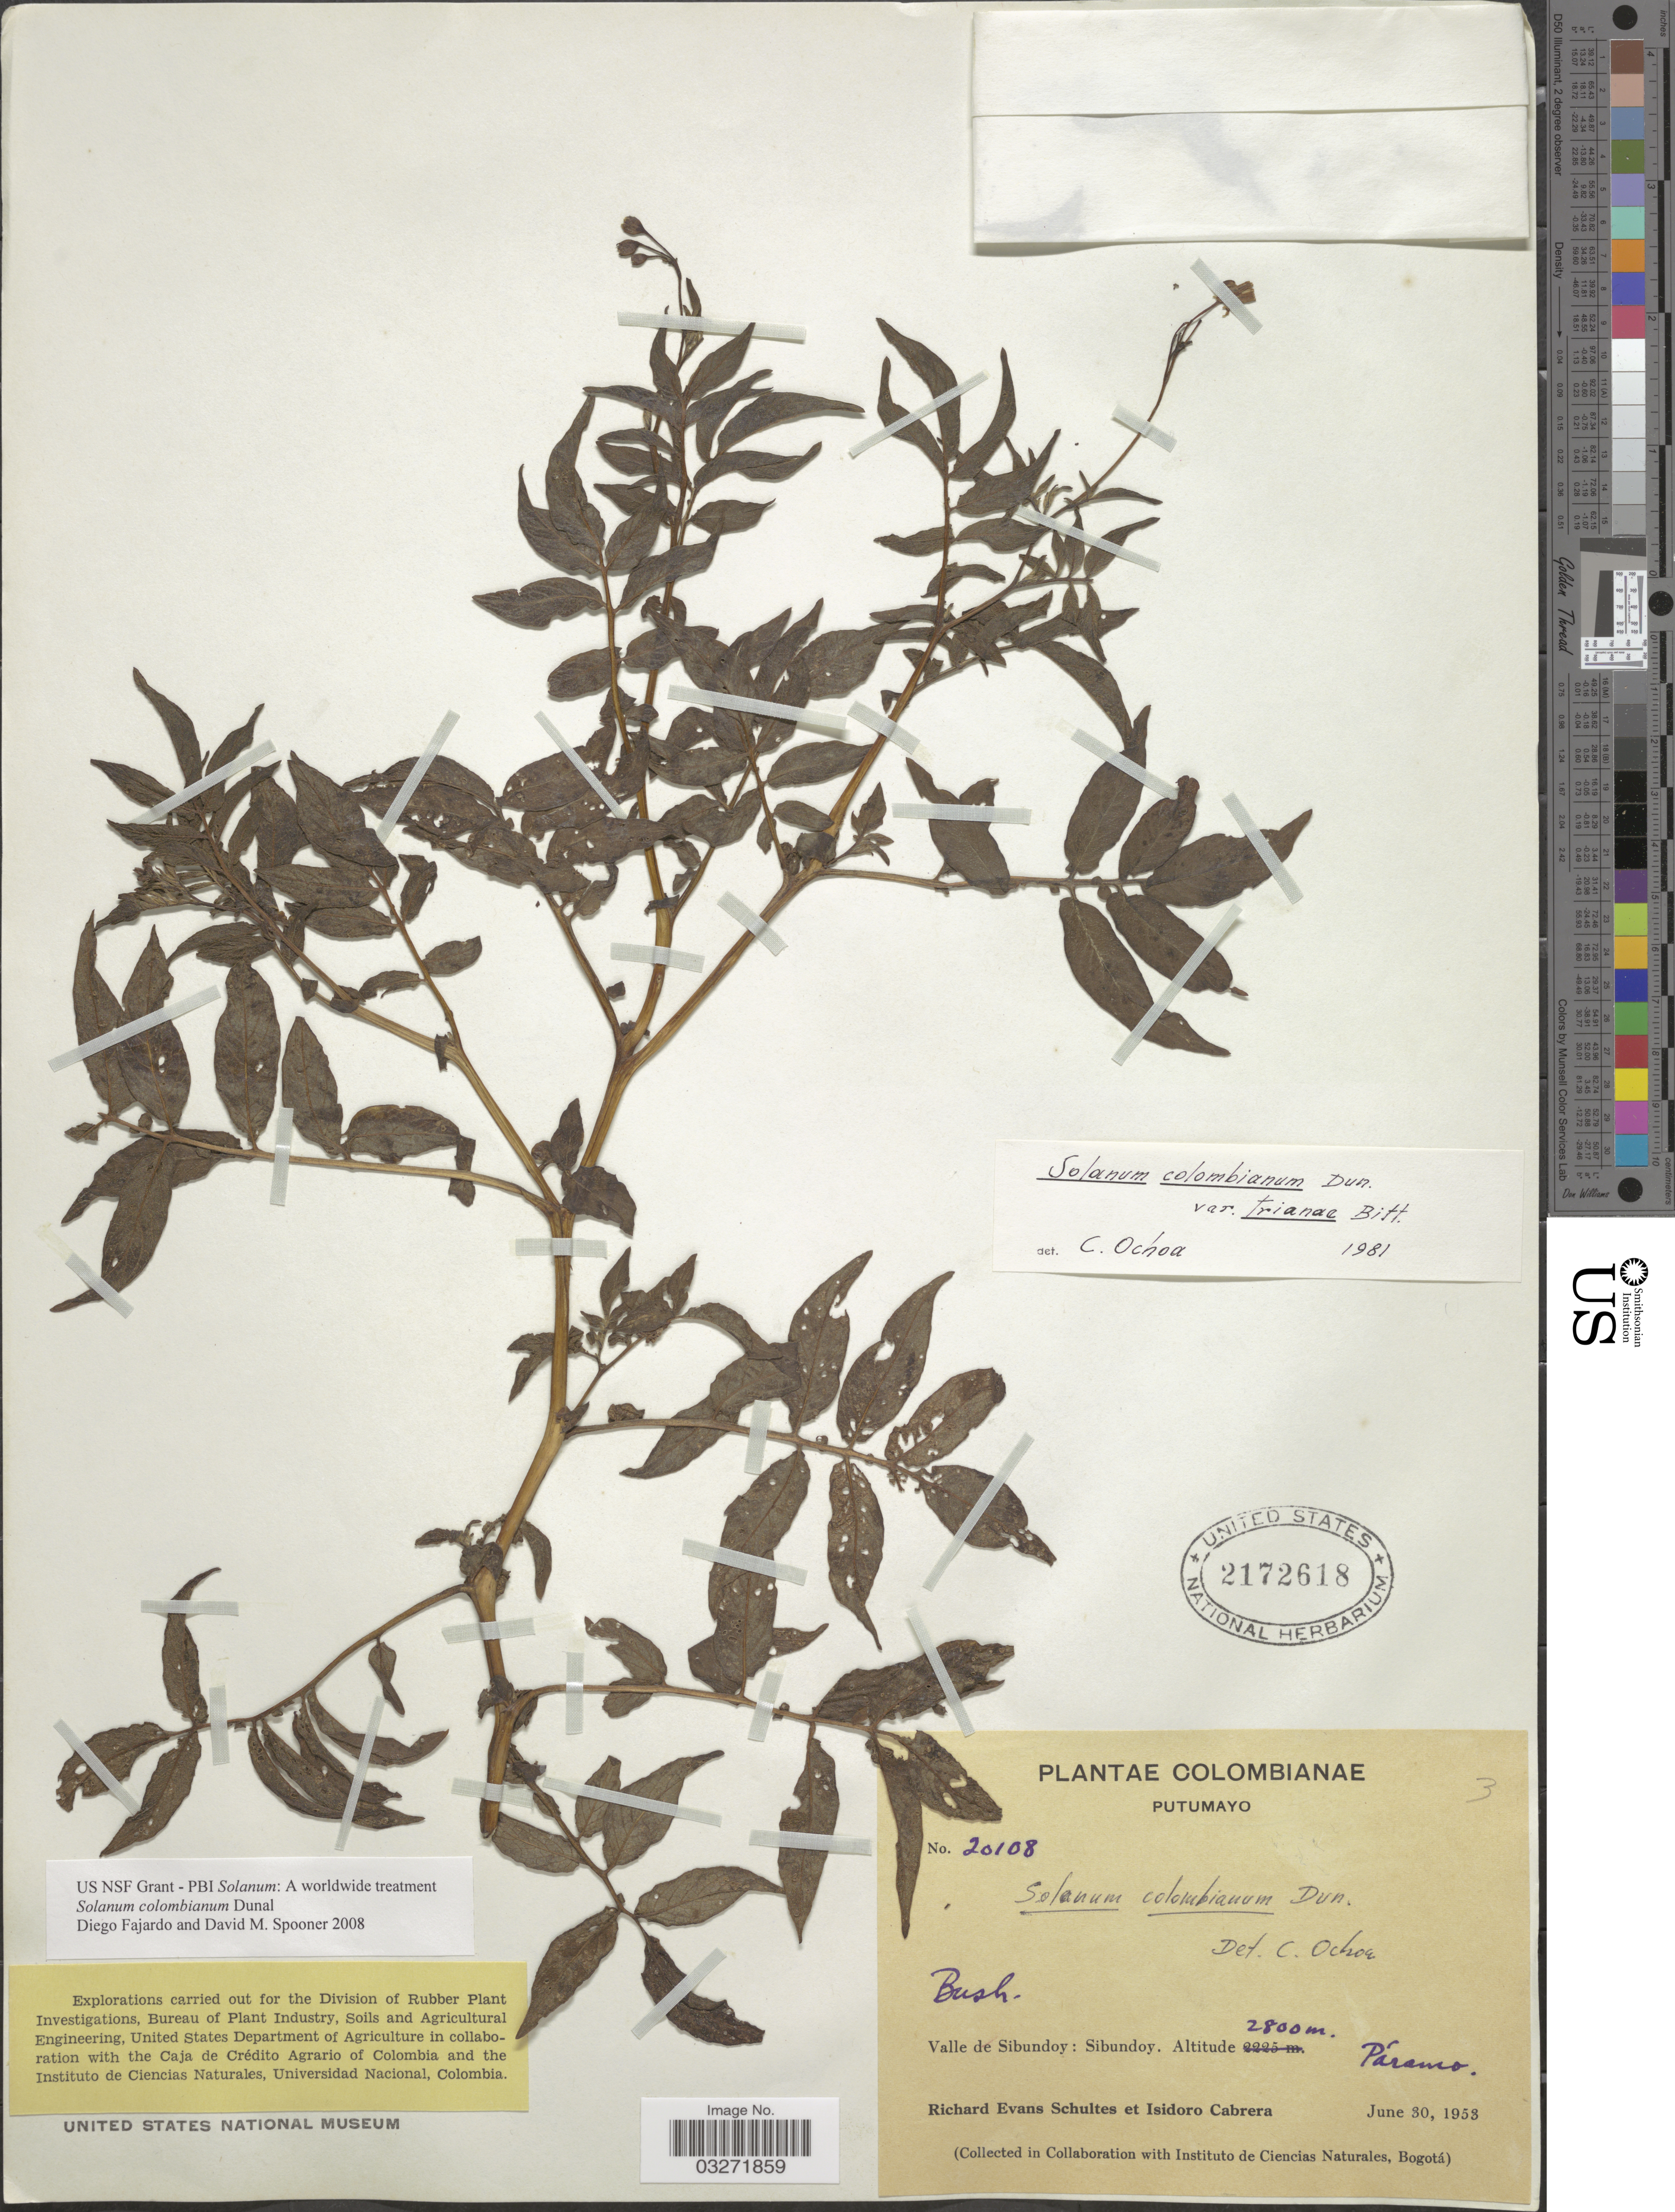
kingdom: Plantae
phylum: Tracheophyta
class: Magnoliopsida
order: Solanales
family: Solanaceae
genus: Solanum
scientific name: Solanum colombianum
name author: Dunal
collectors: R. E. Schultes & I. Cabrera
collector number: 20108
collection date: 1953-06-30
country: Colombia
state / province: Putumayo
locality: Valle de Sibundoy: Sibundoy. Páramo.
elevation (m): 2800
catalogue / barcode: US 2172618